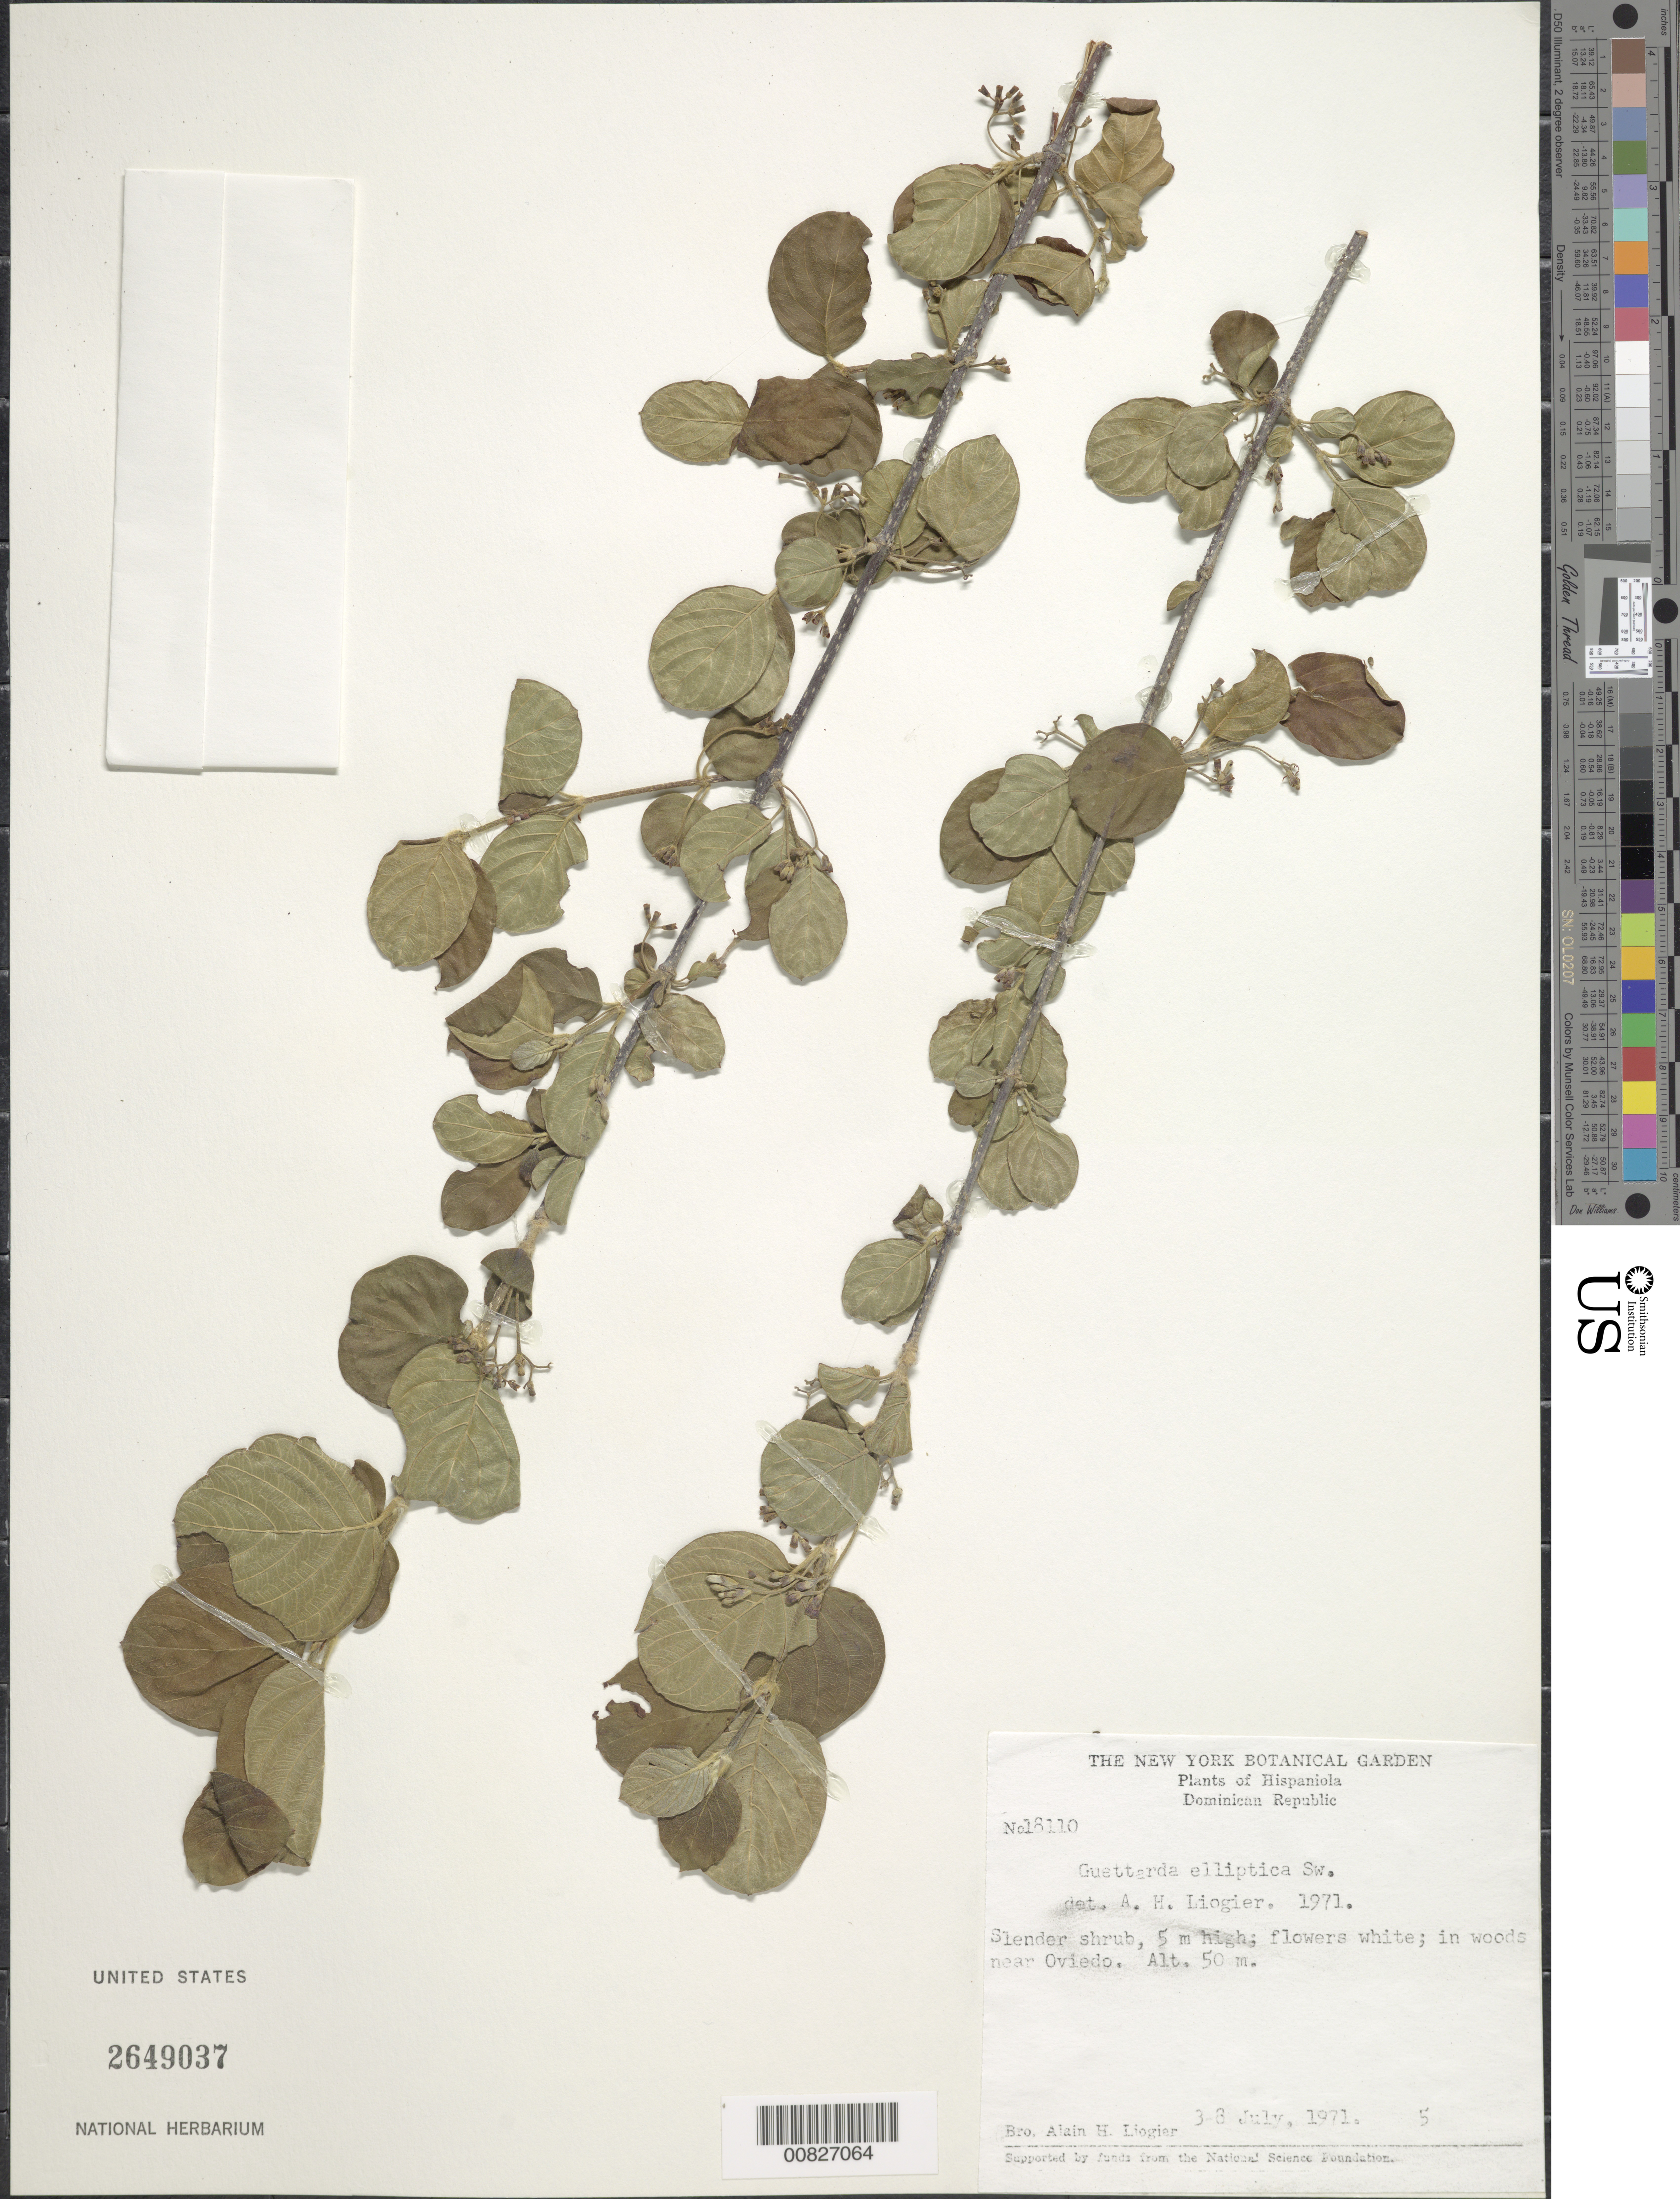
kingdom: Plantae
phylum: Tracheophyta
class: Magnoliopsida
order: Gentianales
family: Rubiaceae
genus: Guettarda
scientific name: Guettarda elliptica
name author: Sw.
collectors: A. H. Liogier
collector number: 18110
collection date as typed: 03 Jul 1971 to 08 Jul 1971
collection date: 1971-07-03/1971-07-08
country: Dominican Republic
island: Hispaniola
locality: Near Oviedo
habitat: In woods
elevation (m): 50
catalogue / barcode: US 2649037